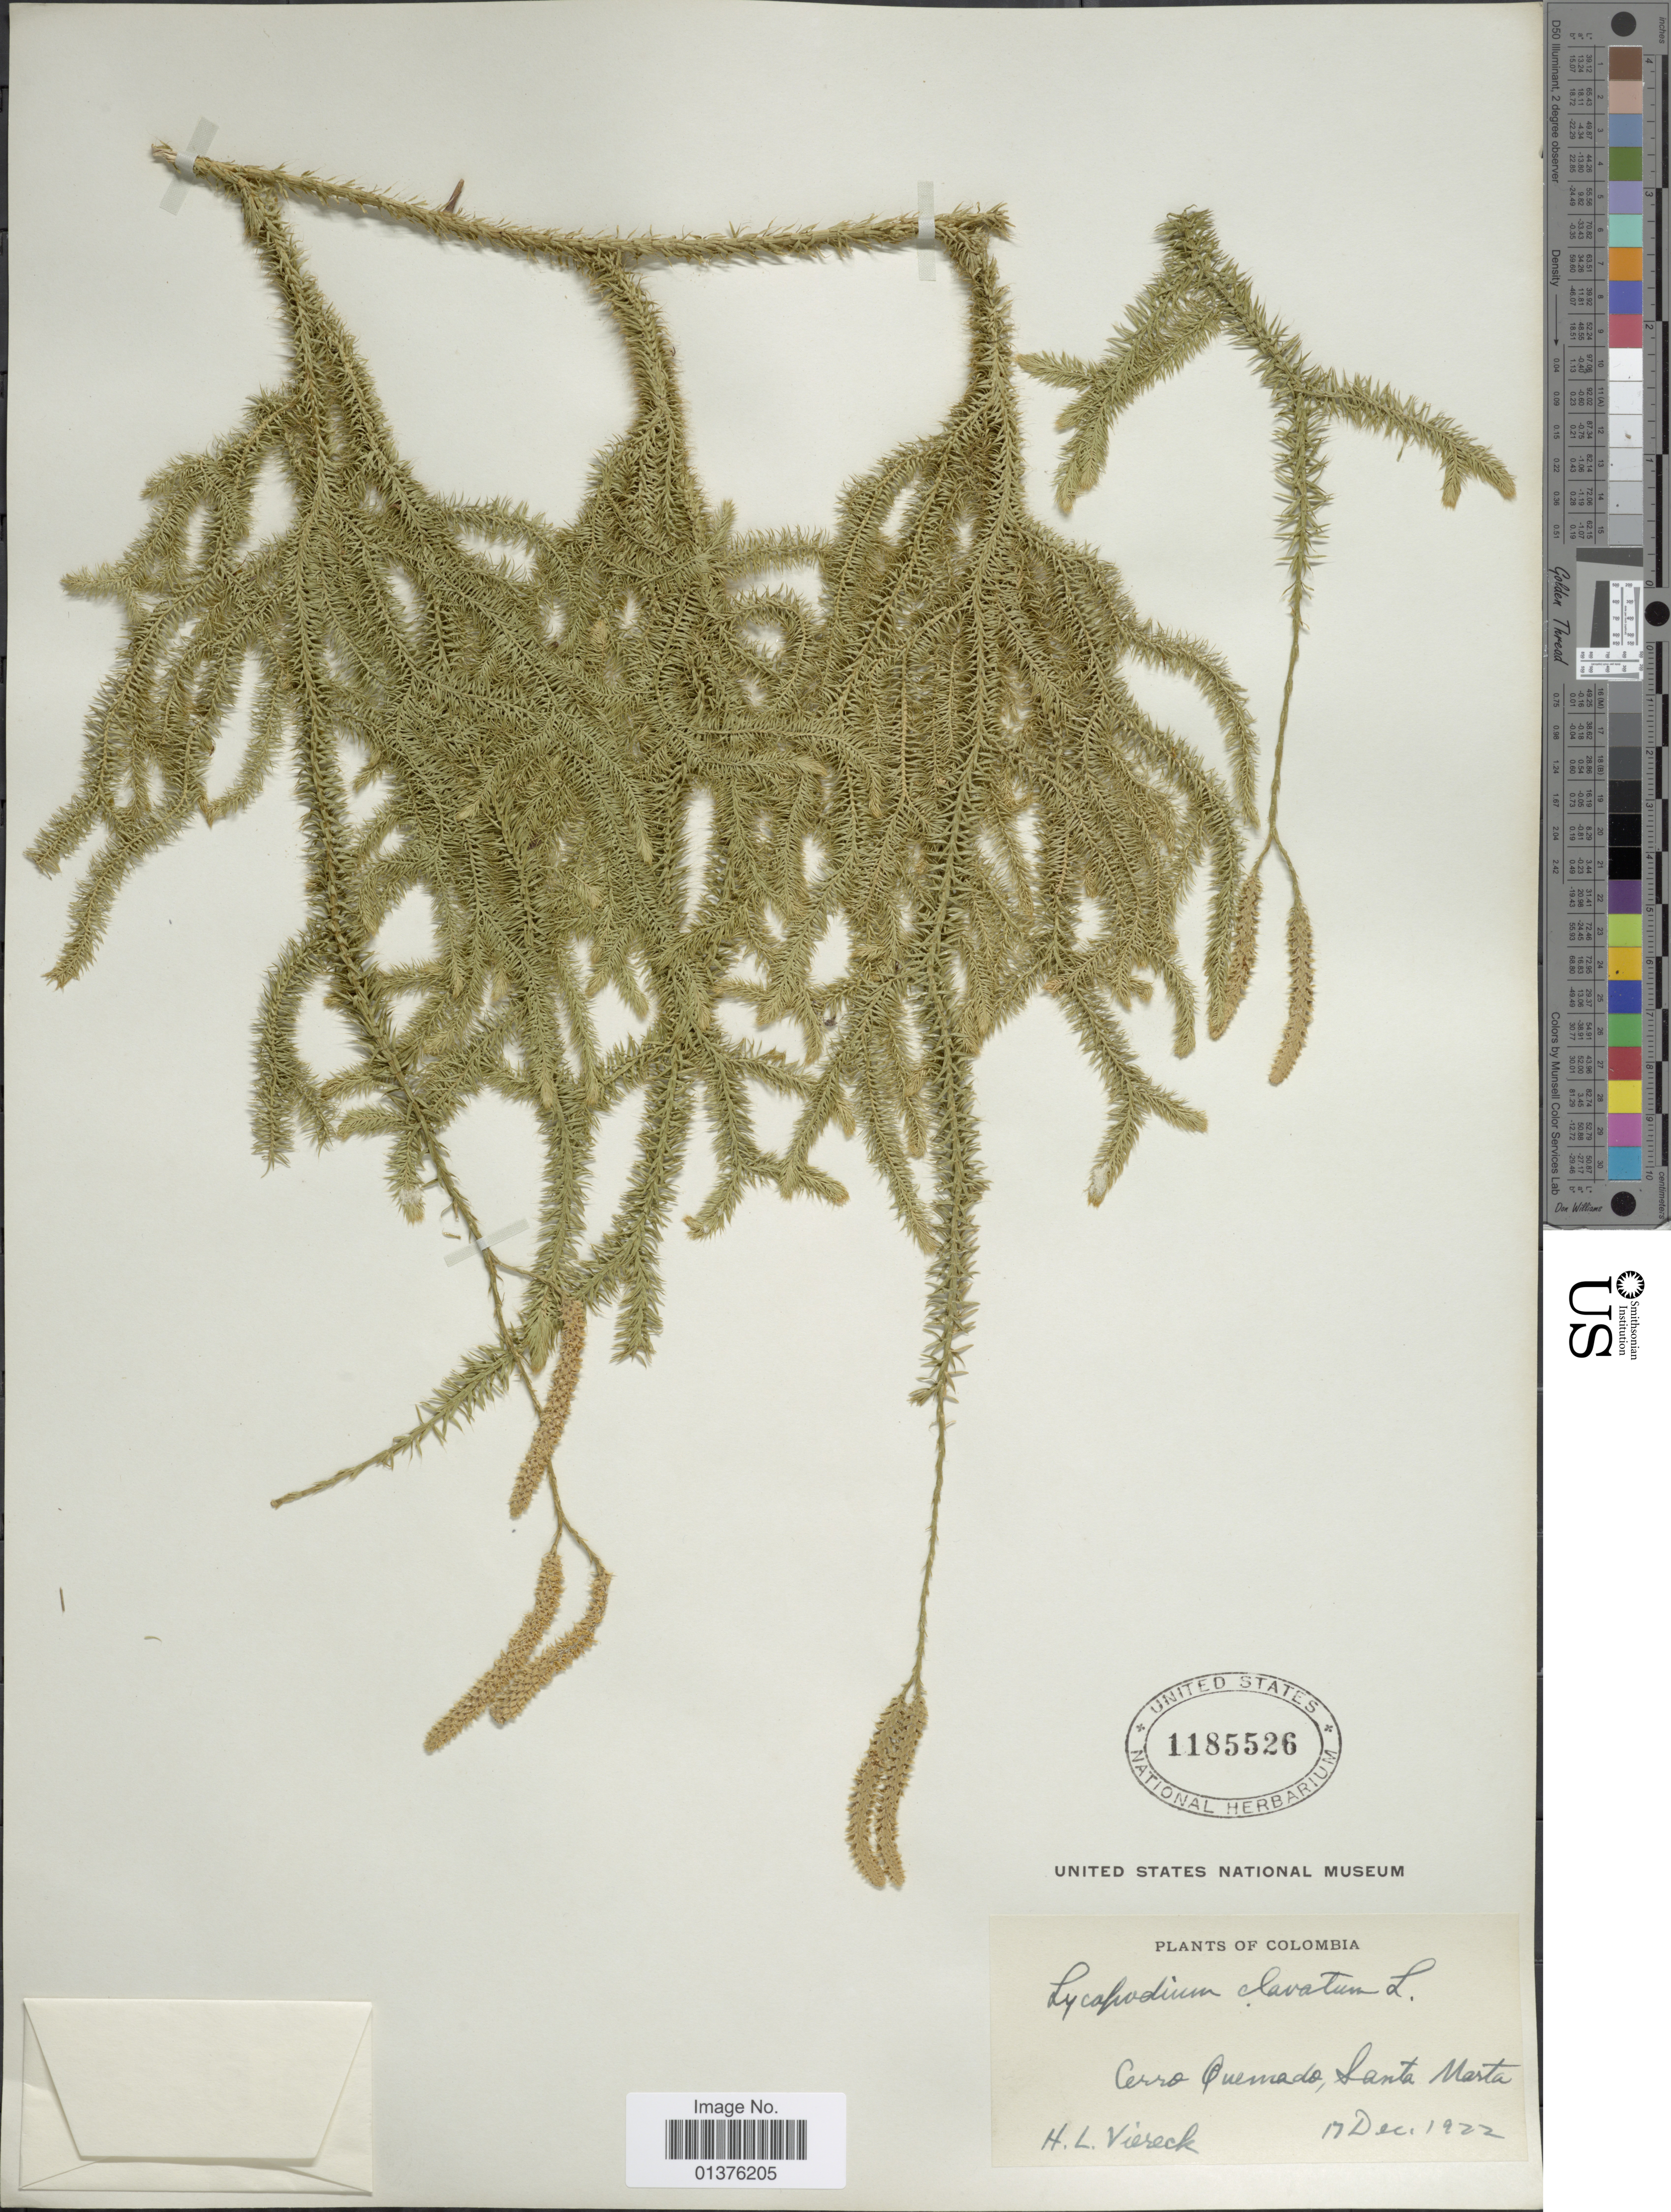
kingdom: Plantae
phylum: Tracheophyta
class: Lycopodiopsida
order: Lycopodiales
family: Lycopodiaceae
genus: Lycopodium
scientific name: Lycopodium clavatum subsp. clavatum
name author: L.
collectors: H. L. Viereck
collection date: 1922-12-17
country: Colombia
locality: Cerro Quemada, Santa Marta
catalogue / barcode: US 1185526